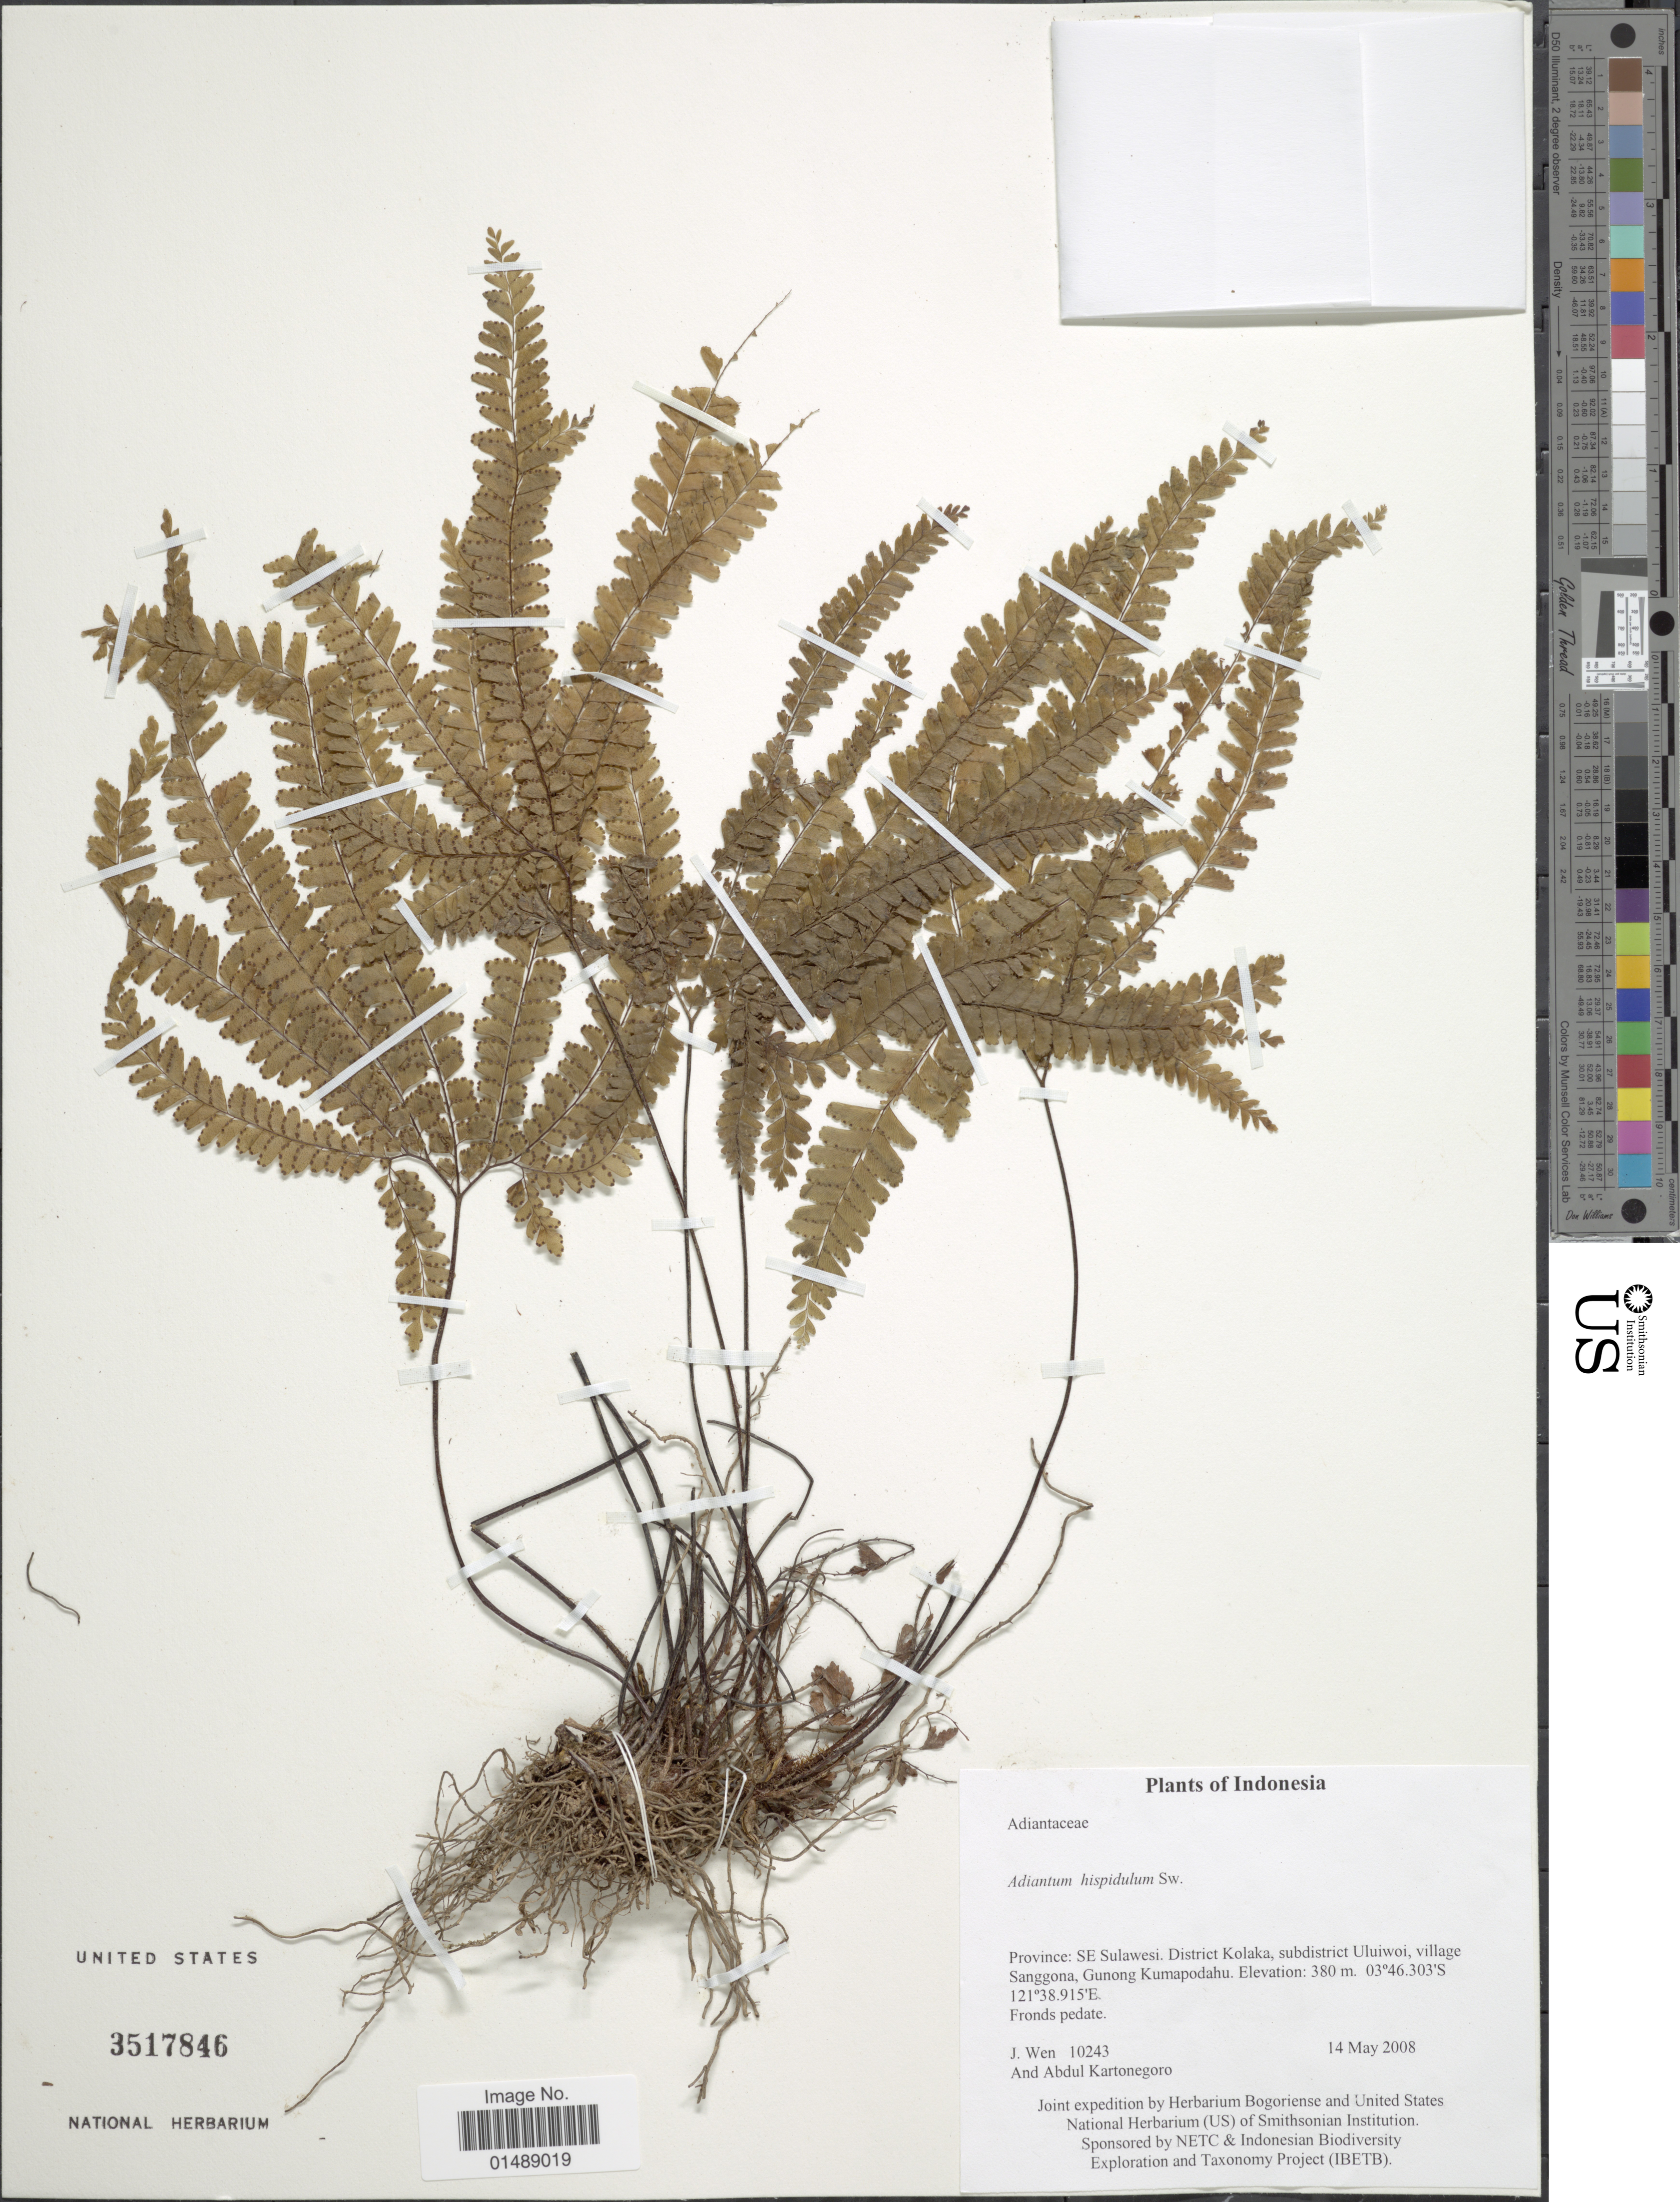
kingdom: Plantae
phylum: Tracheophyta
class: Polypodiopsida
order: Polypodiales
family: Pteridaceae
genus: Adiantum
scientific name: Adiantum hispidulum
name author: Sw.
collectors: J. Wen & A. Kartonegoro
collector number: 10243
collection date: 2008-05-14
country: Indonesia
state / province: Sulawesi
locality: SE Sulawesi, District Kolaka, subdistrict Uluiwoi, village Sanggona, Gunong Kumapodahu.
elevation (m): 380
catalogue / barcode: US 3517846